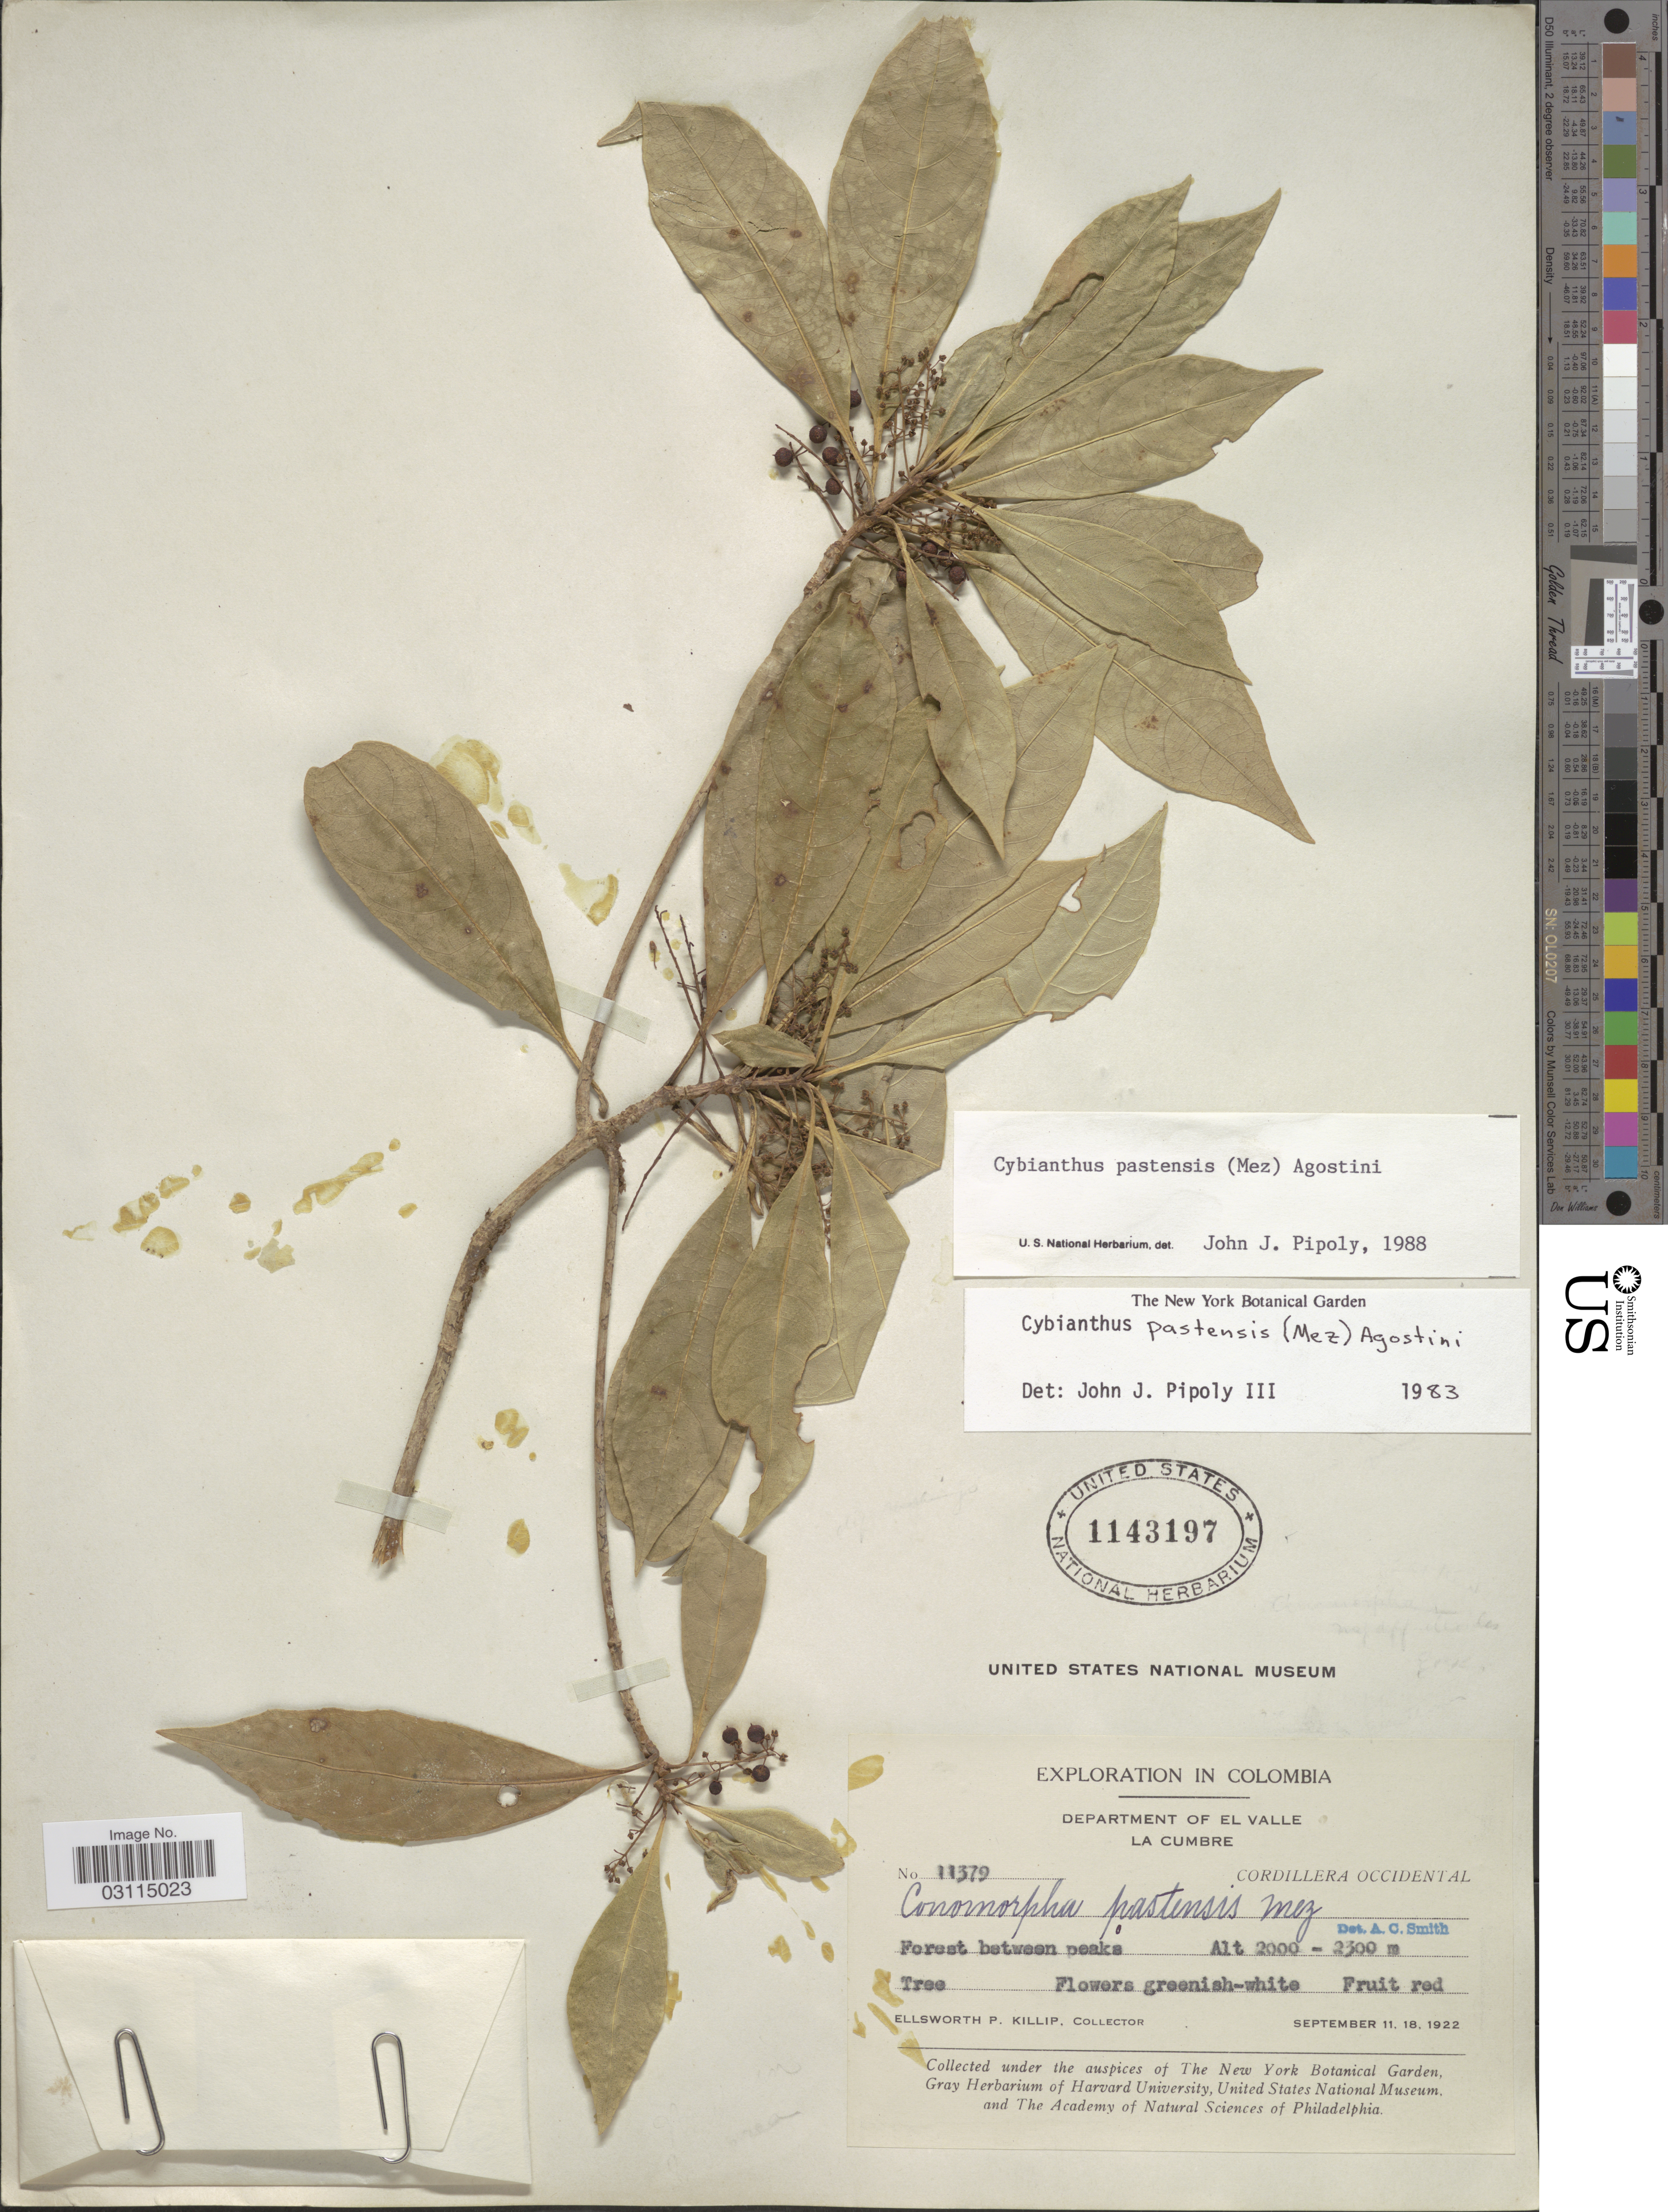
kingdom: Plantae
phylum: Tracheophyta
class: Magnoliopsida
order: Ericales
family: Primulaceae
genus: Cybianthus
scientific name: Cybianthus pastensis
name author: (Mez) G. Agostini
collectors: E. P. Killip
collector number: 11379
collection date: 1922-09-11/1922-09-18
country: Colombia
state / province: Valle del Cauca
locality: Department of El Valle, La Cumbre, Cordillera Occidental.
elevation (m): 2000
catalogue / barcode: US 1143197